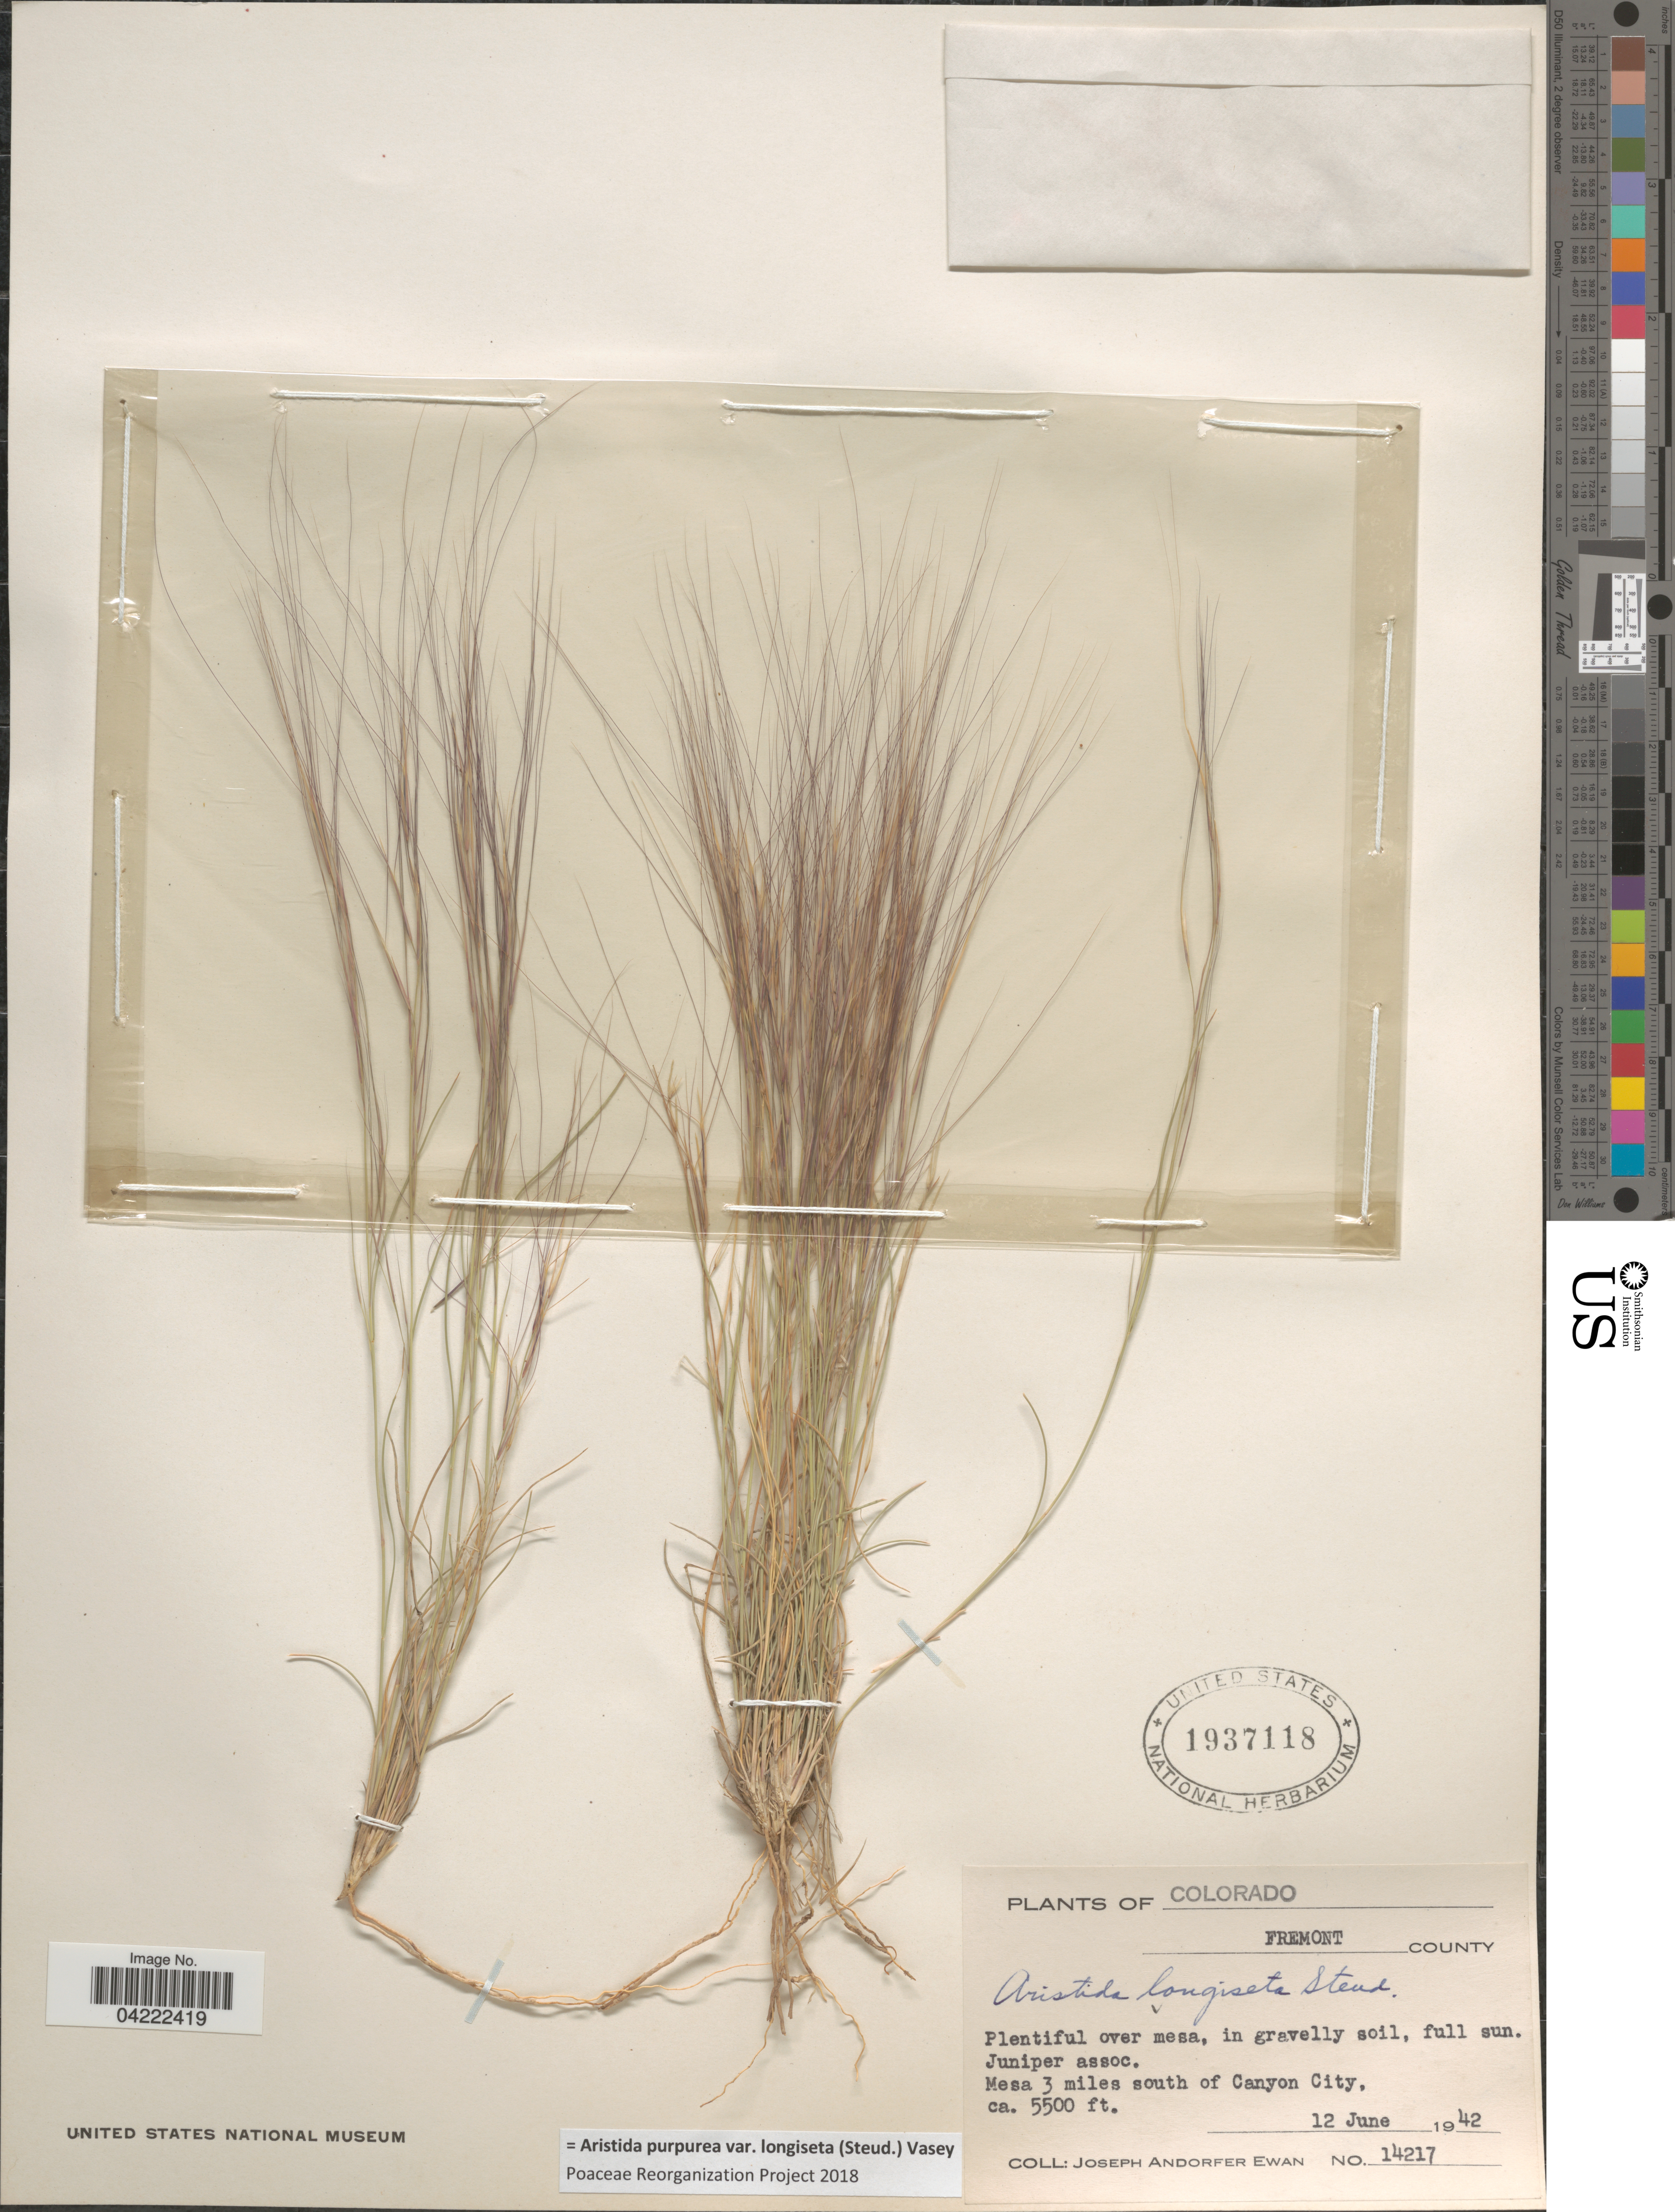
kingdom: Plantae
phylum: Tracheophyta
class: Liliopsida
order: Poales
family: Poaceae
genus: Aristida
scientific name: Aristida purpurea var. longiseta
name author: (Steud.) Vasey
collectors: J. A. Ewan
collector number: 14217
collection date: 1942-06-12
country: United States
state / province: Colorado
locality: Fremont County. Mesa 3 miles south of Canyon City.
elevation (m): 1676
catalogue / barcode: US 1937118